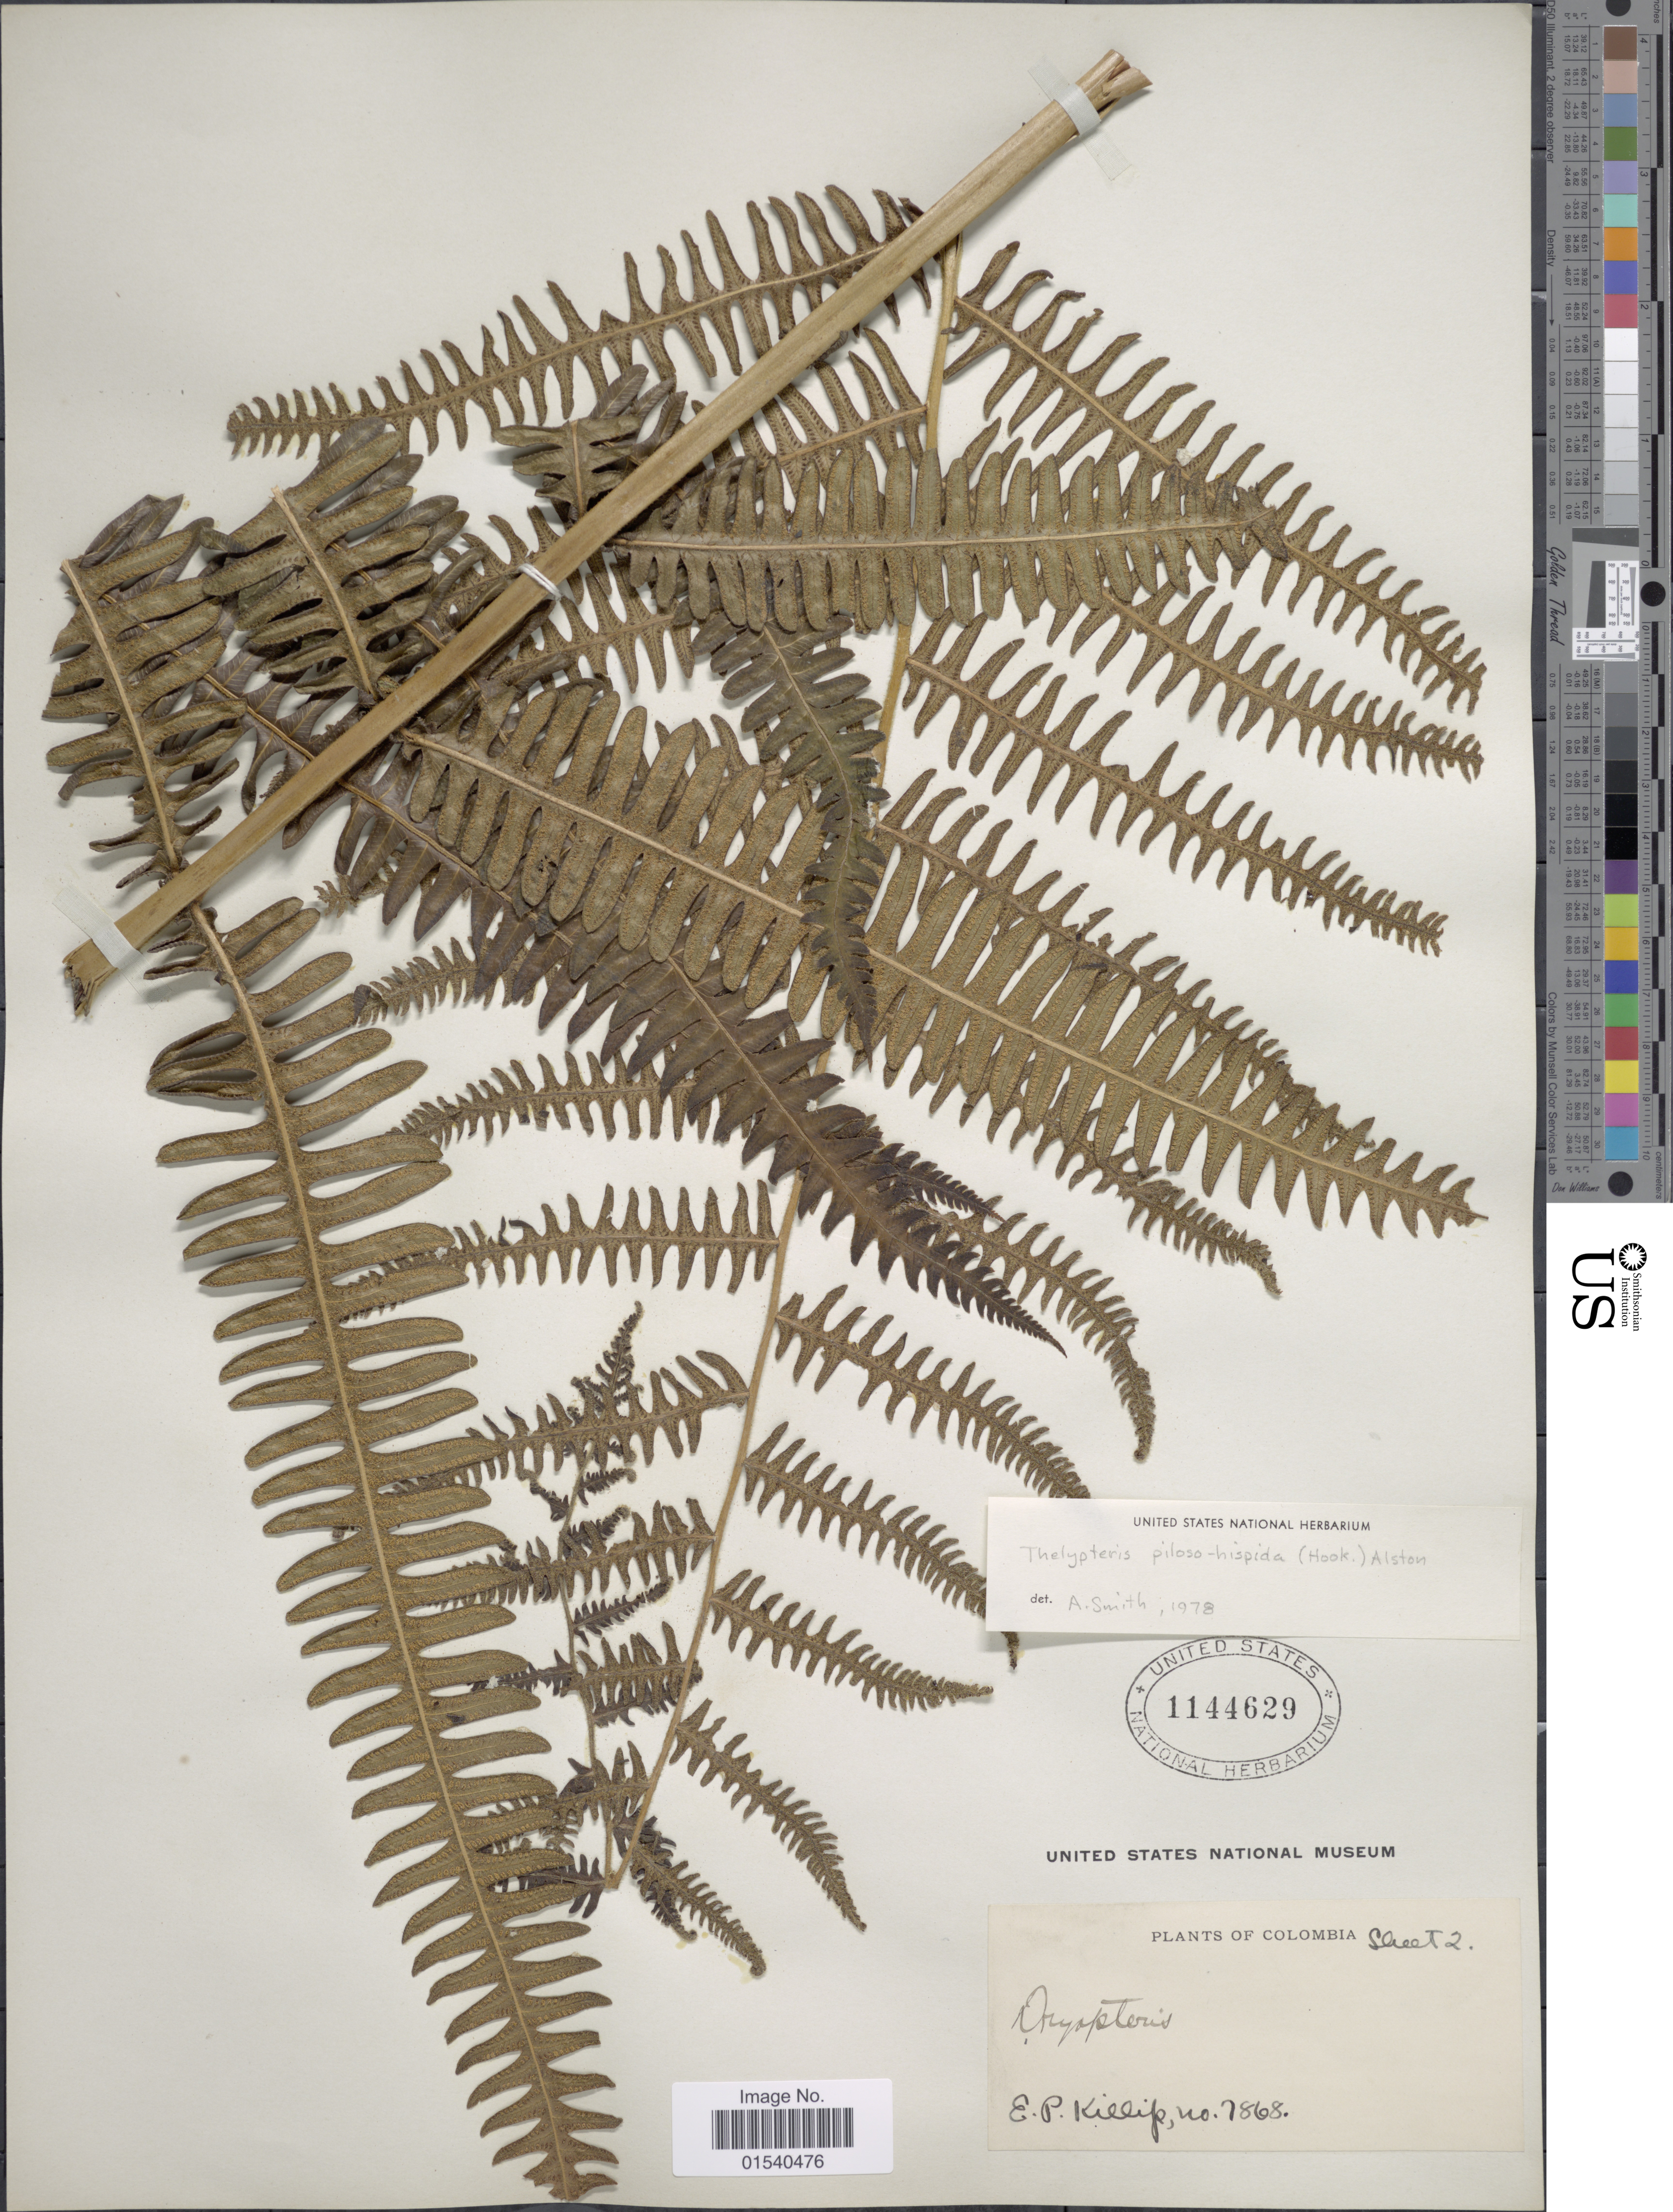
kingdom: Plantae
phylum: Tracheophyta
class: Polypodiopsida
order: Polypodiales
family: Thelypteridaceae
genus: Amauropelta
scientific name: Amauropelta pilosohispida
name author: (Hook.) A.R. Sm.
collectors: E. P. Killip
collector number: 7868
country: Colombia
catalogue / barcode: US 1144629